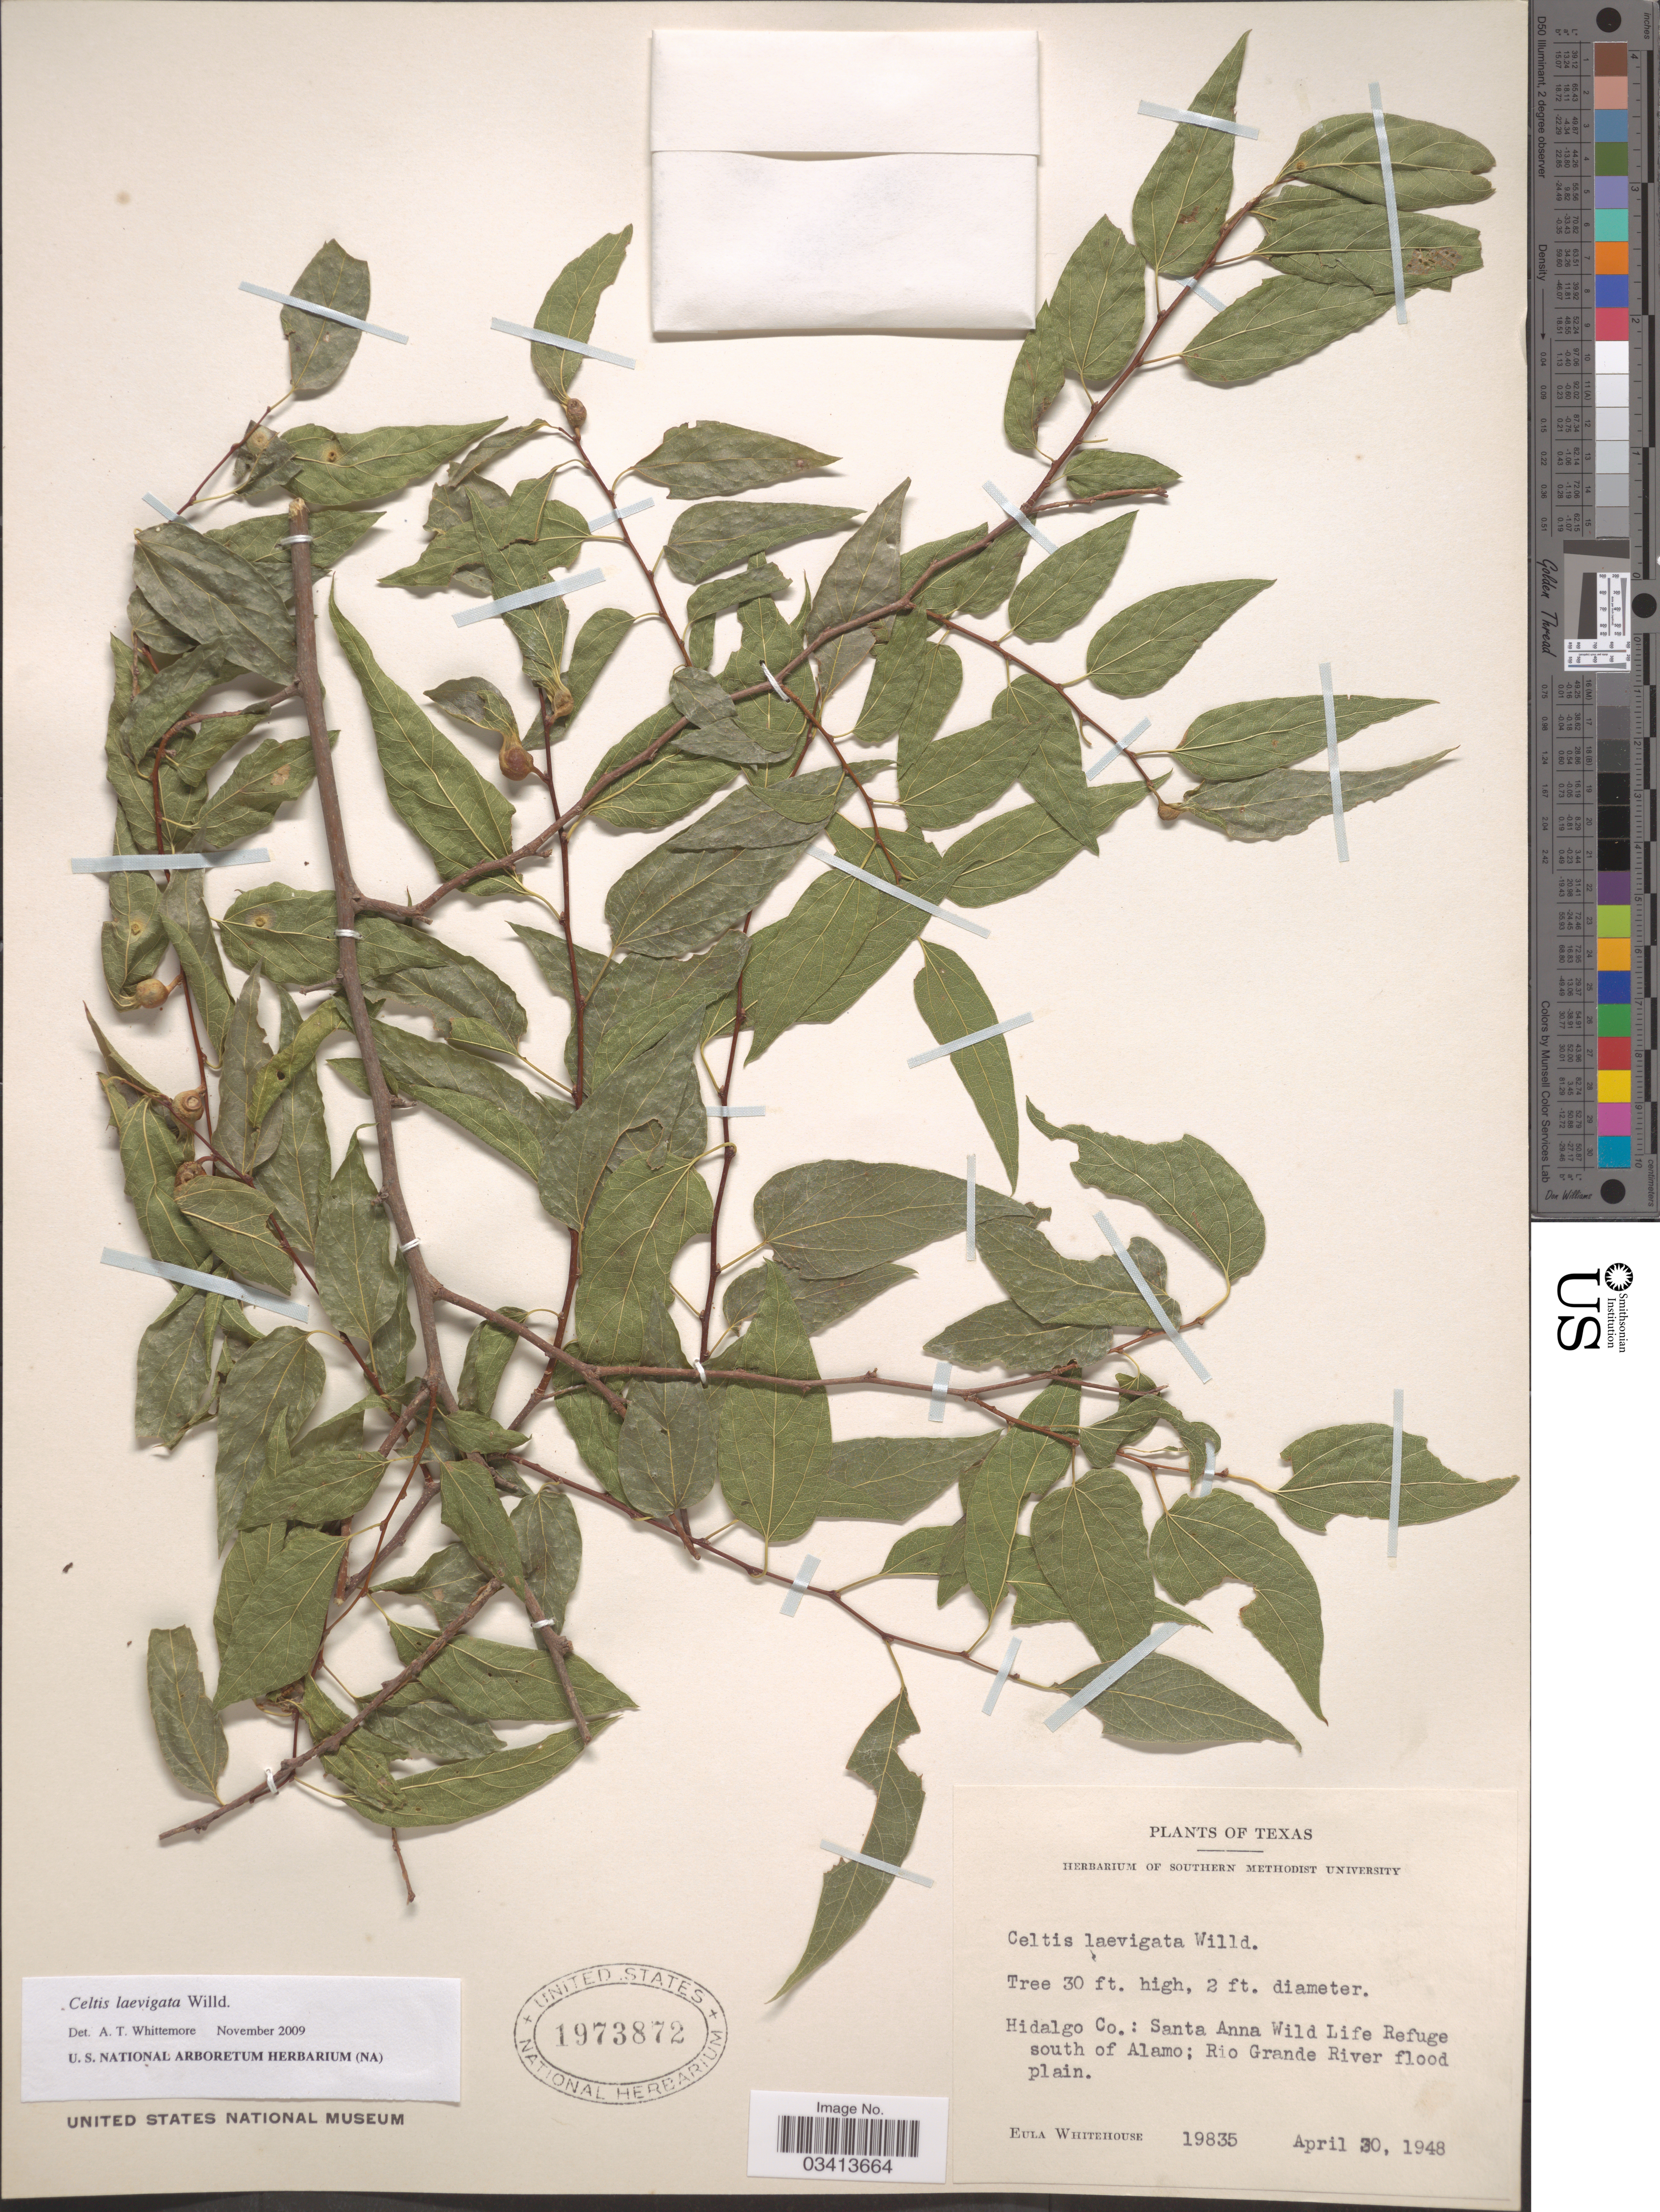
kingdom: Plantae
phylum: Tracheophyta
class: Magnoliopsida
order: Rosales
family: Cannabaceae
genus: Celtis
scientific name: Celtis laevigata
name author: Willd.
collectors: E. Whitehouse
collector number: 19835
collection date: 1948-04-30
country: United States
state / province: Texas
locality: Hidalgo Co.: Santa Anna Wild Life Refuge south of Alamo; Rio Grande River flood plain.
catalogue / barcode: US 1973872